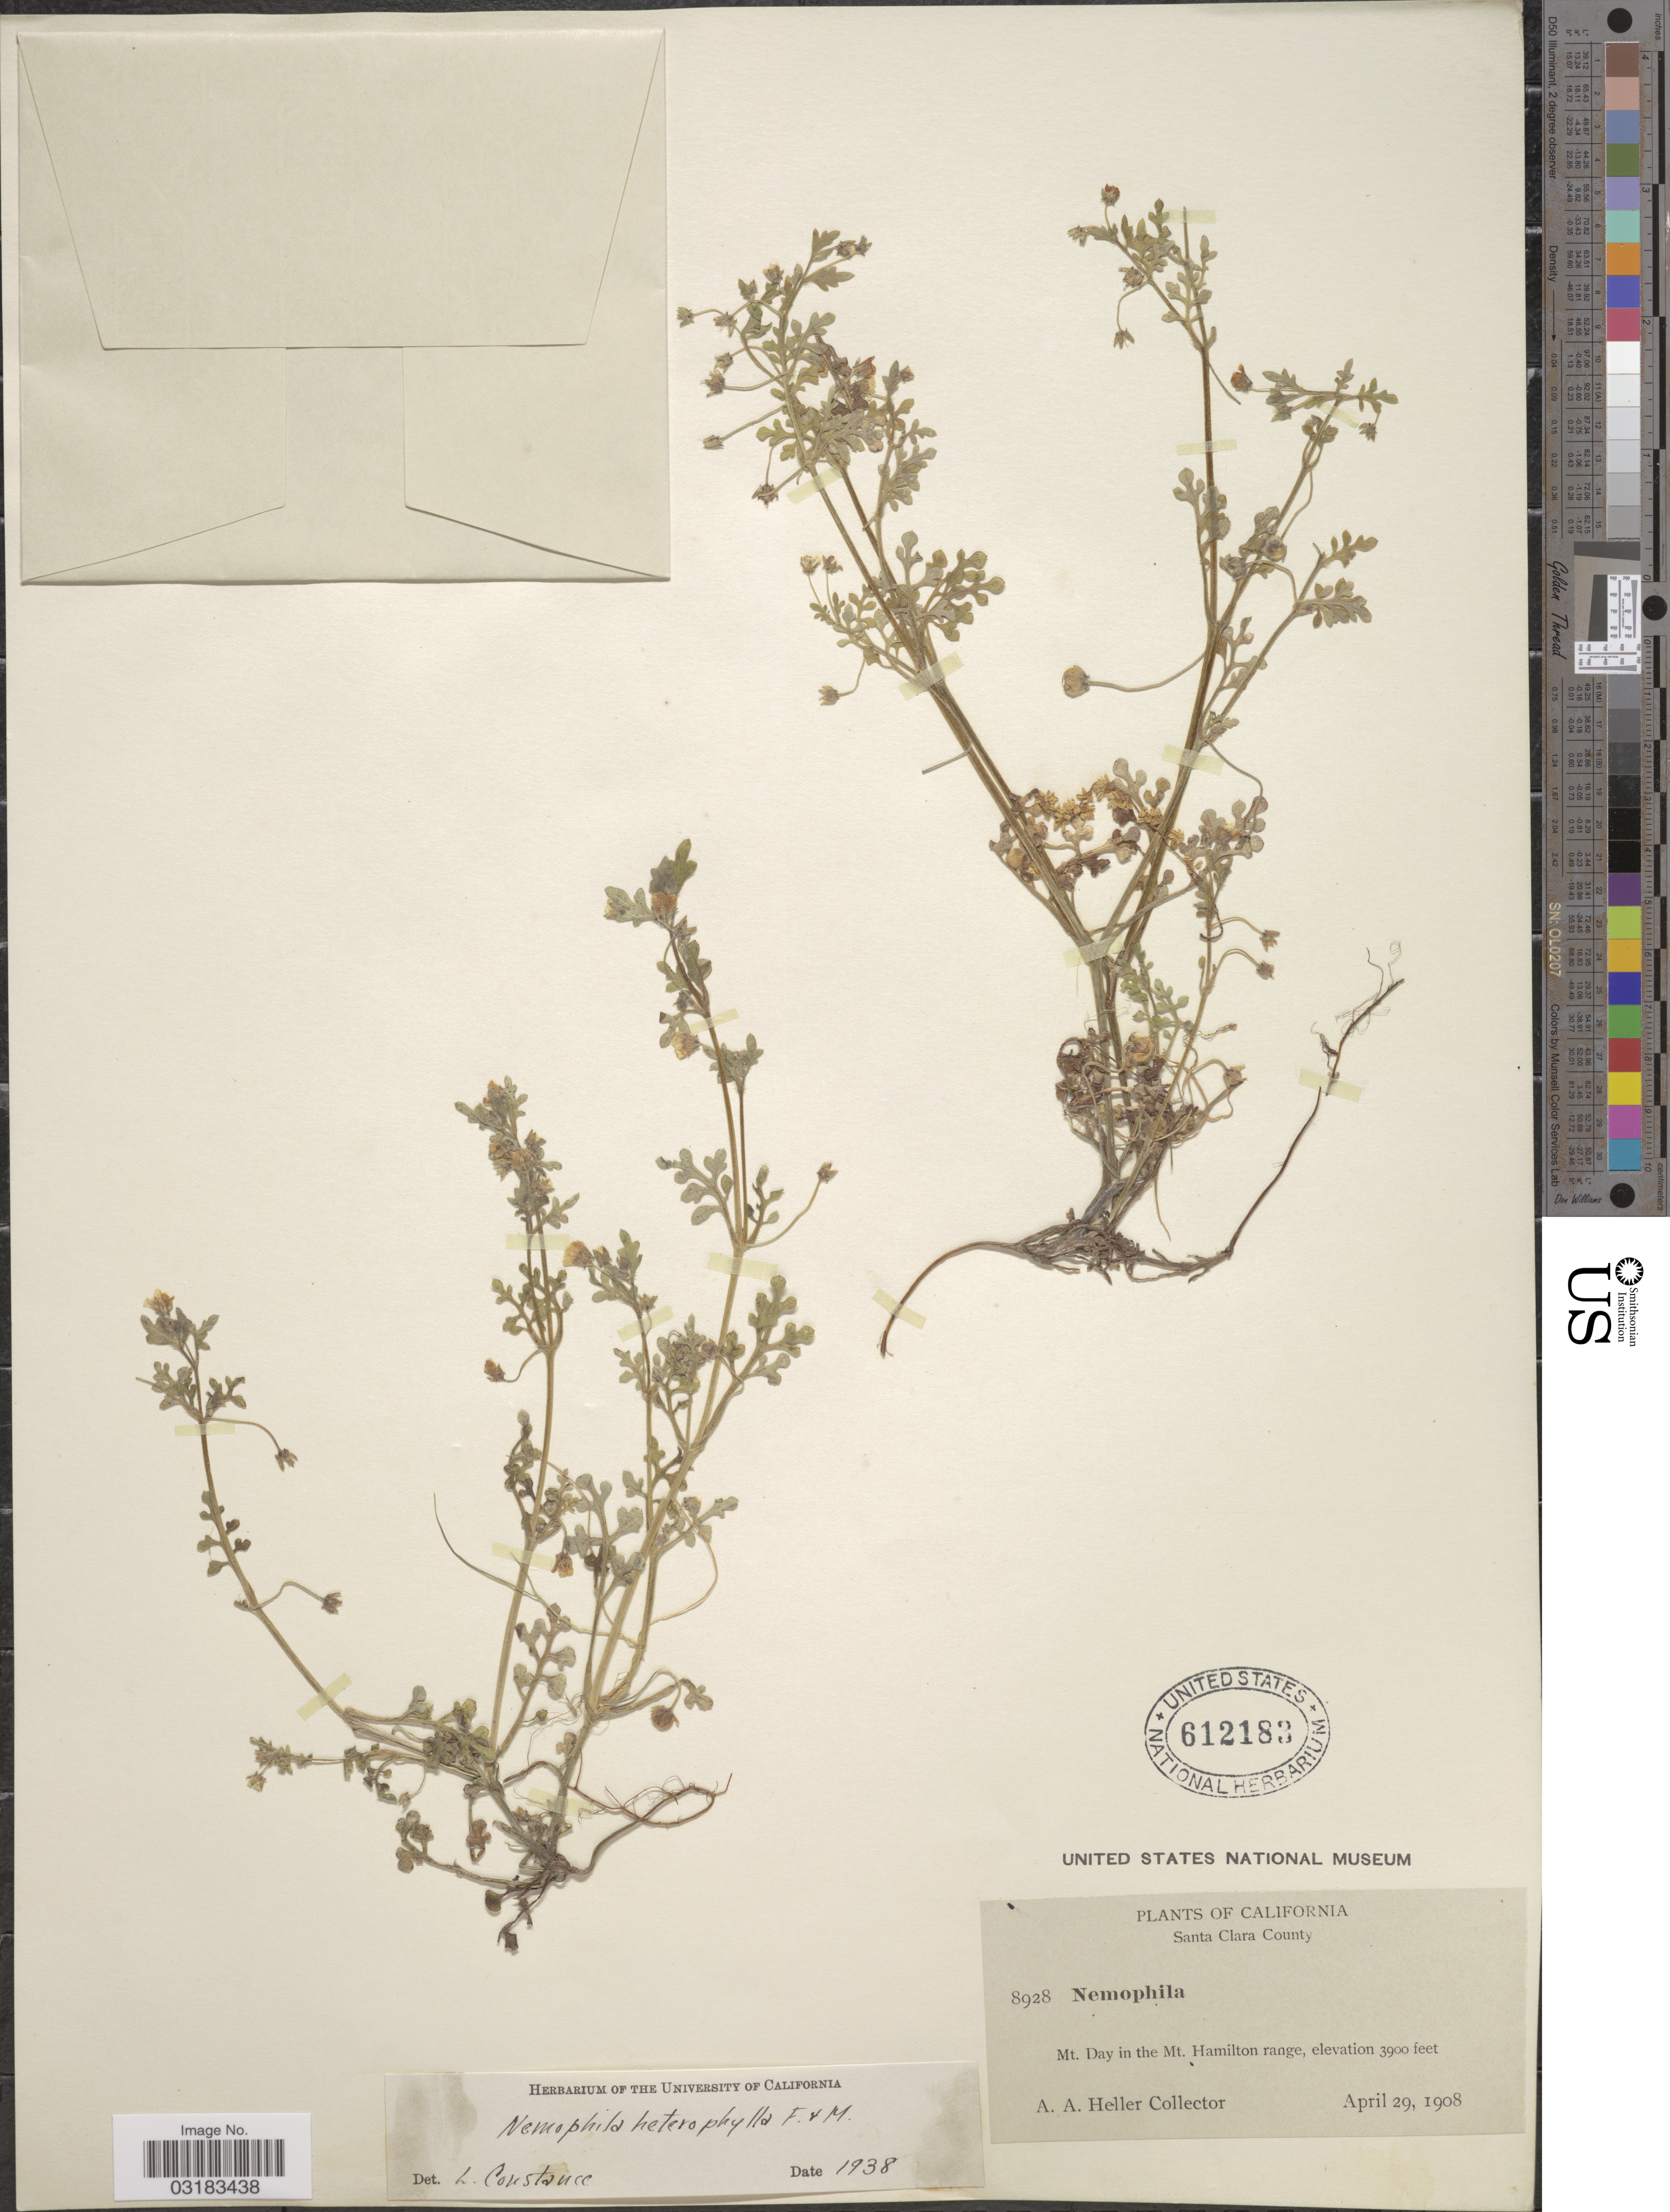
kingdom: Plantae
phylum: Tracheophyta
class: Magnoliopsida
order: Boraginales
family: Hydrophyllaceae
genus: Nemophila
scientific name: Nemophila heterophylla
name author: Fisch. & C.A. Mey.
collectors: A. A. Heller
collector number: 8928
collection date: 1908-04-29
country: United States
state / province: California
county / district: Santa Clara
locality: Santa Clara County. Mt. Day in the Mt. Hamilton range.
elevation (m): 1189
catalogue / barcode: US 612183